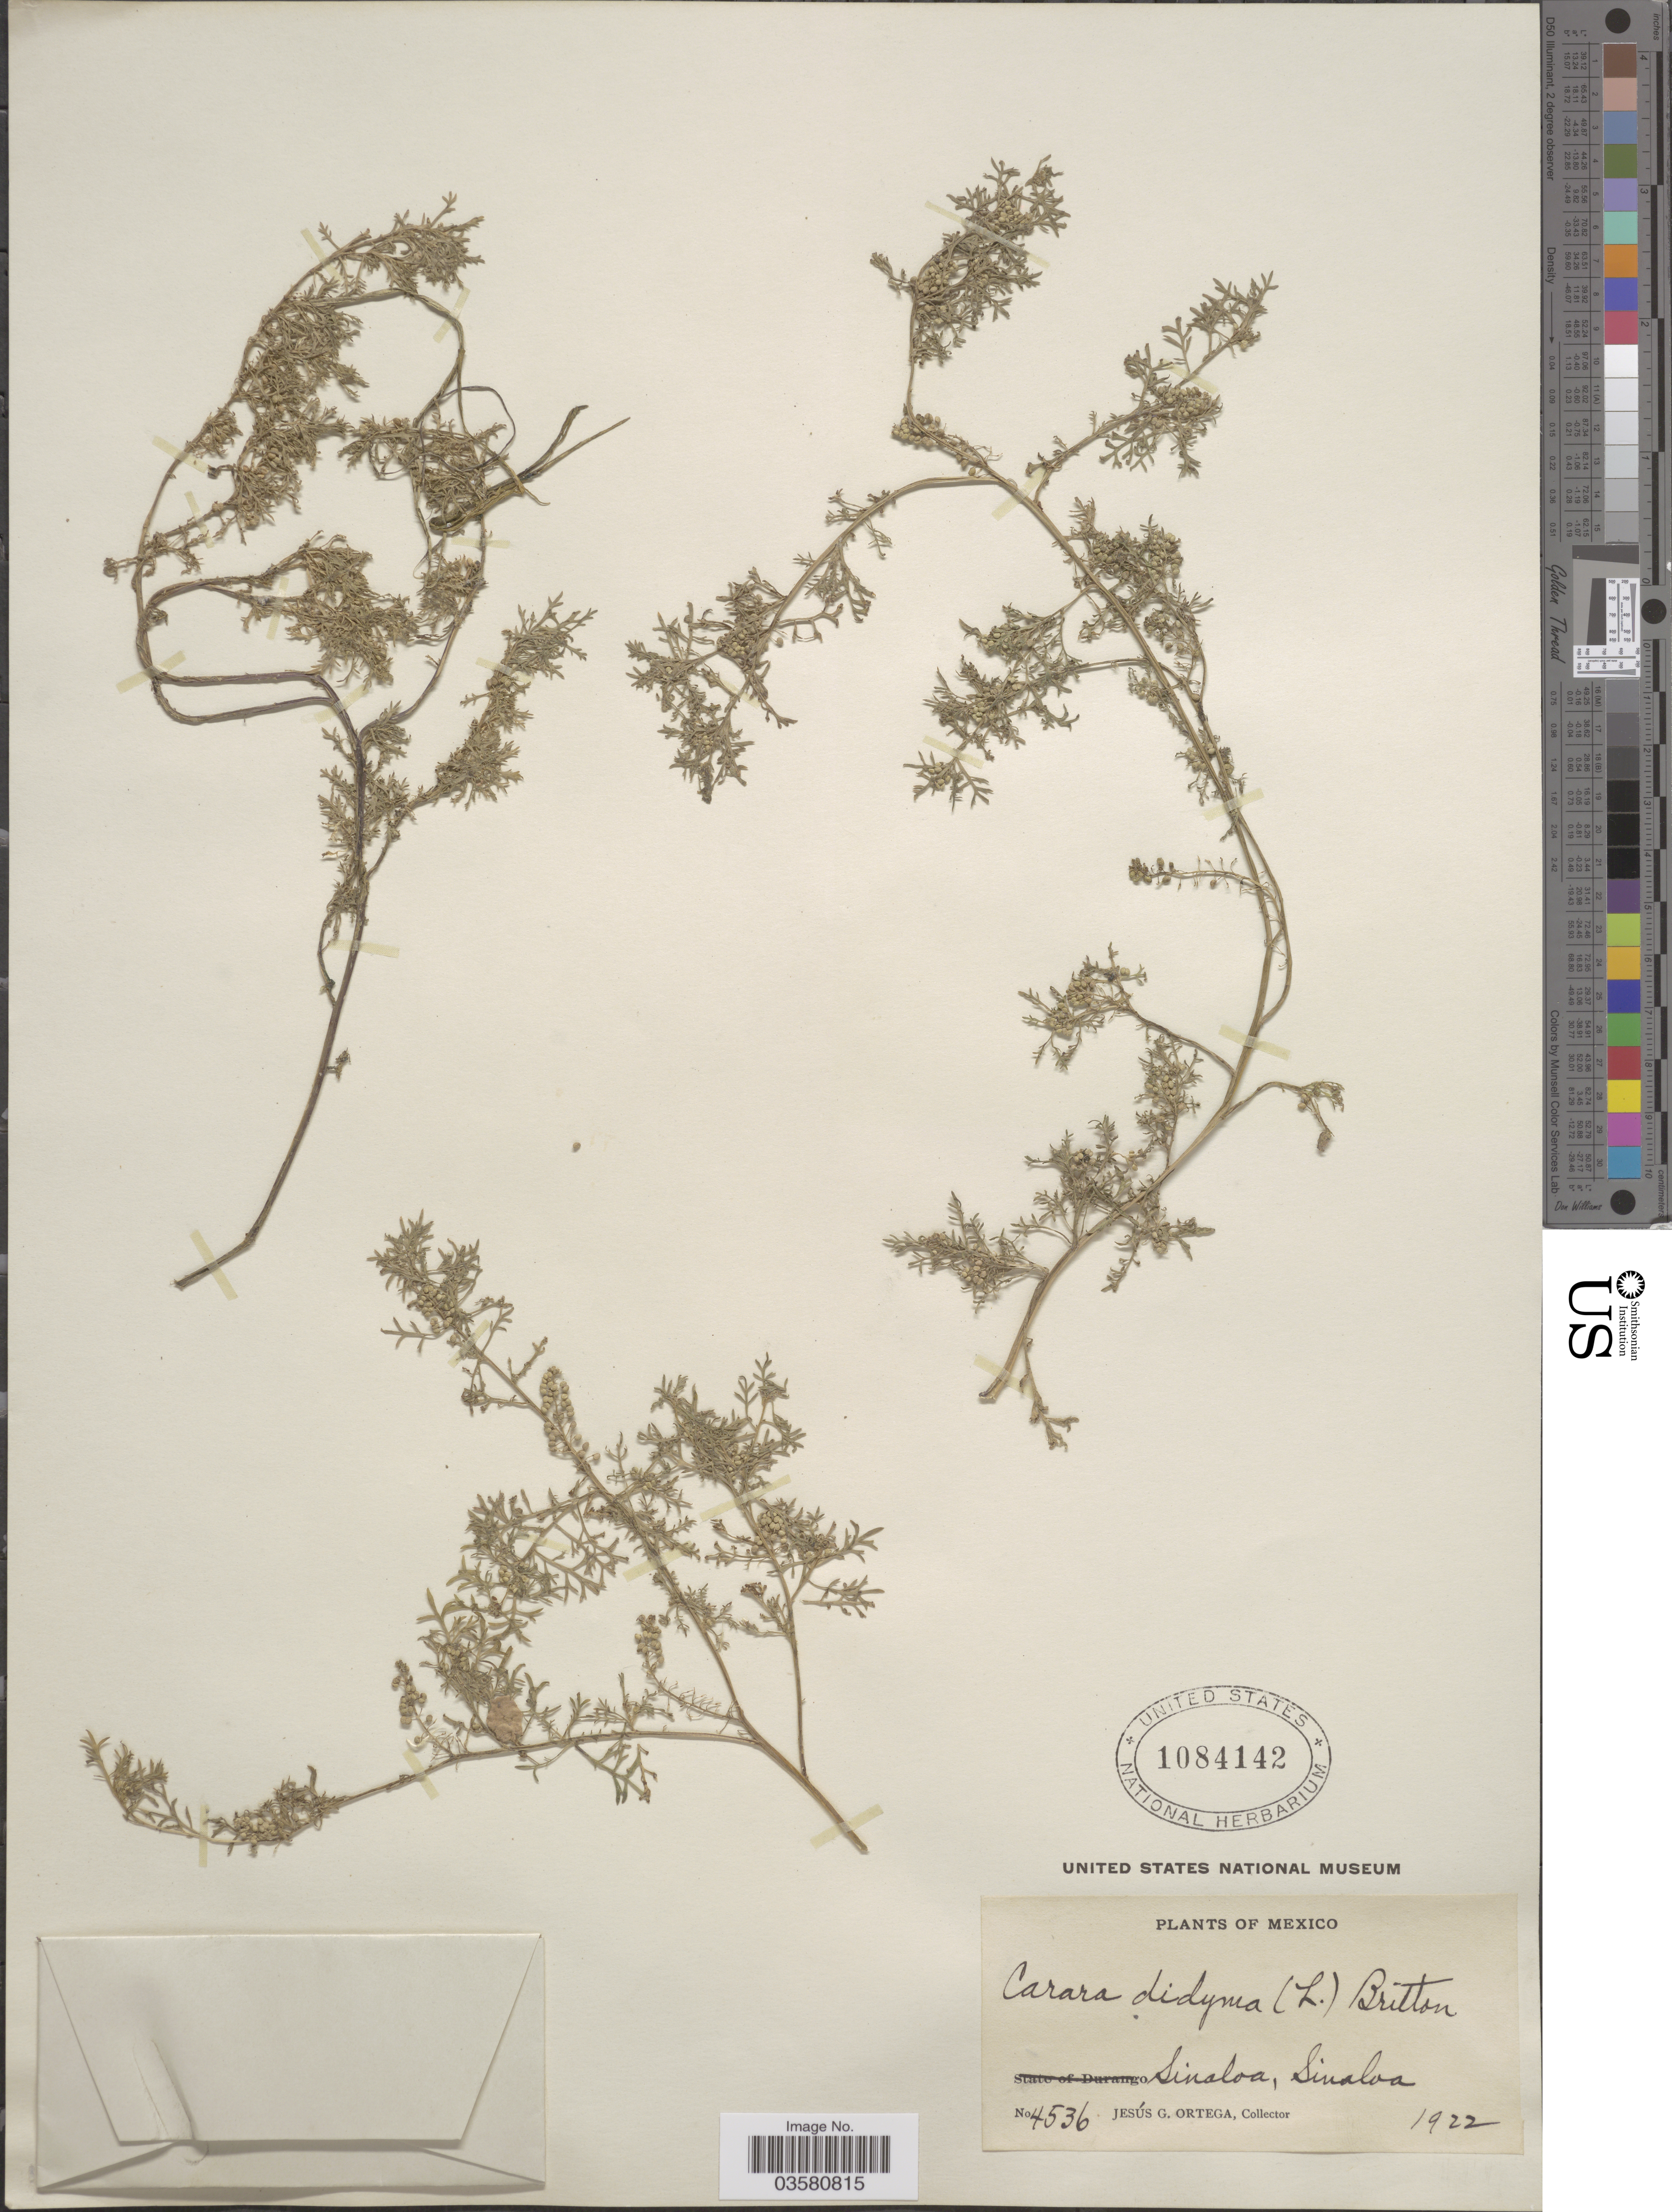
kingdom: Plantae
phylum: Tracheophyta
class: Magnoliopsida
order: Brassicales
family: Brassicaceae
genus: Lepidium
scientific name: Lepidium didymum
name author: L.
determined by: Strong, M. T., (US), Smithsonian Institution - National Museum of Natural History (UNITED STATES)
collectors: J. Ortega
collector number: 4536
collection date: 1922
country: Mexico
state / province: Sinaloa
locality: Sinaloa.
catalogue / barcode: US 1084142